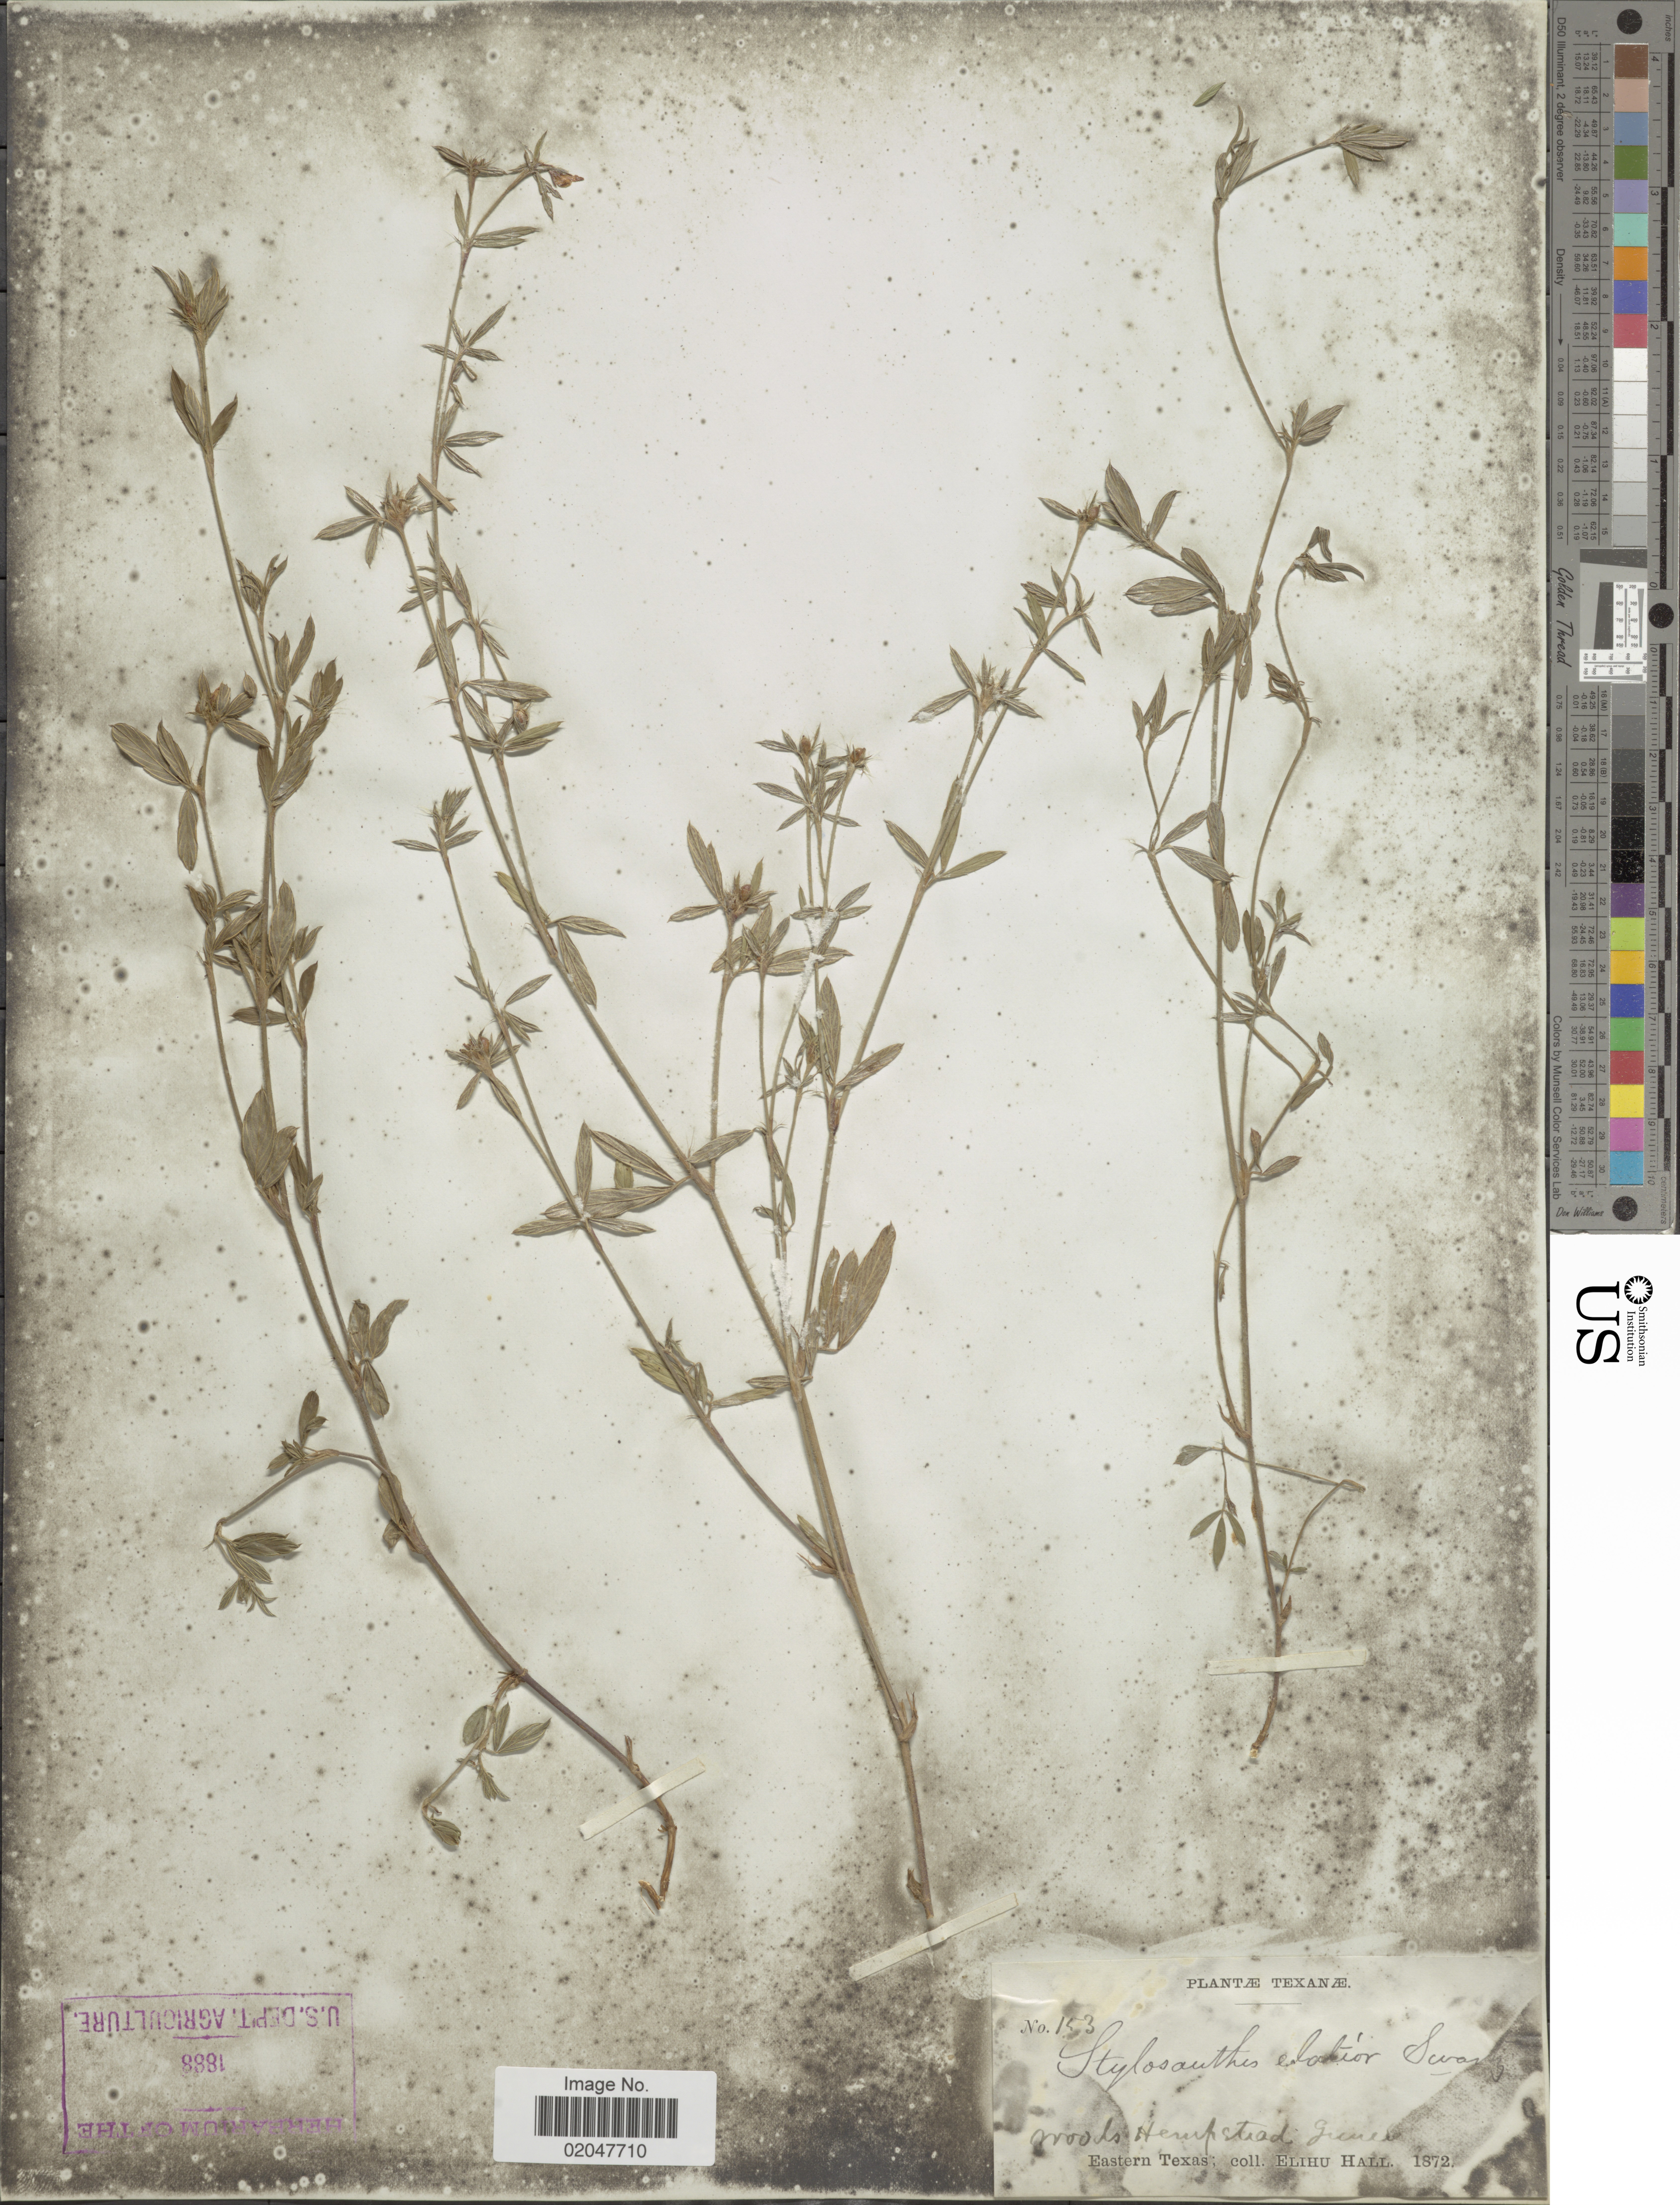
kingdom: Plantae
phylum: Tracheophyta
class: Magnoliopsida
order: Fabales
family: Fabaceae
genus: Stylosanthes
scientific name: Stylosanthes biflora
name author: (L.) Britton et al.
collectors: E. Hall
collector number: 153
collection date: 1872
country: United States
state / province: Texas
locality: Woods Hempstead, Eastern Texas